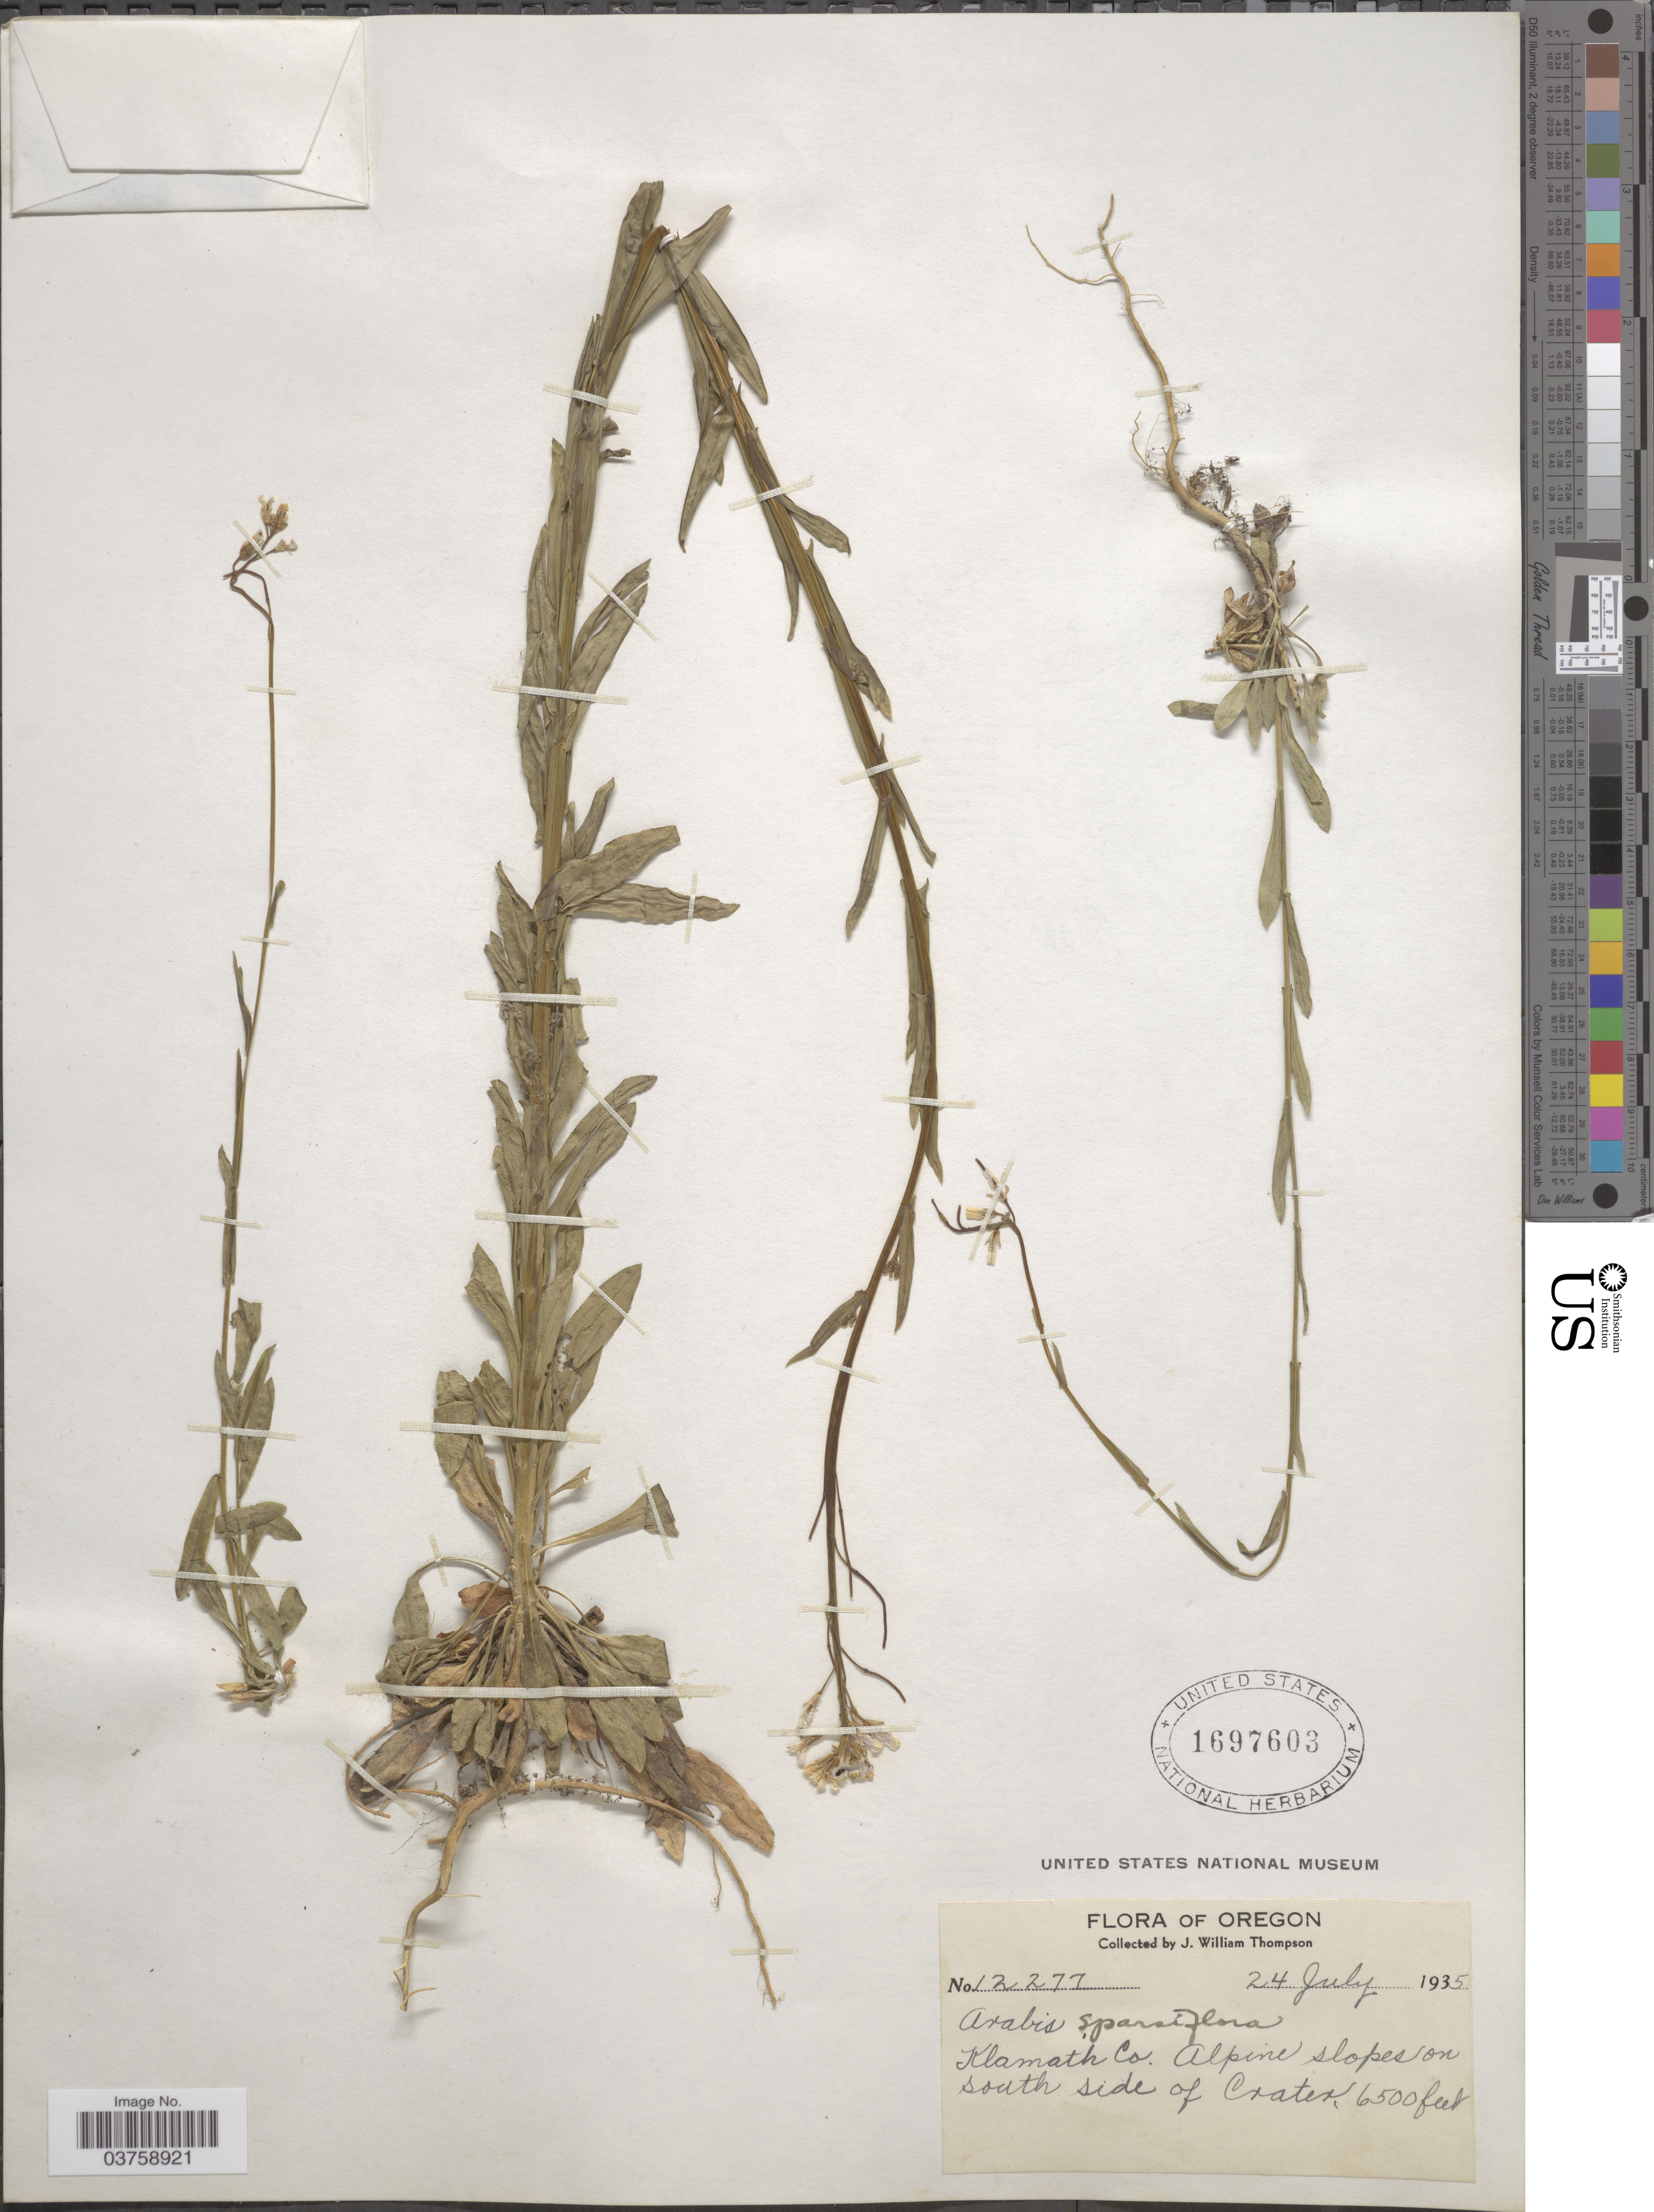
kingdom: Plantae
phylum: Tracheophyta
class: Magnoliopsida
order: Brassicales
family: Brassicaceae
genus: Arabis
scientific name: Arabis sparsiflora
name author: Nutt.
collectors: J. W. Thompson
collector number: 12277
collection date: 1935-07-24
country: United States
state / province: Oregon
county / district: Klamath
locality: Klamath Co. Alpine slopes on south side of Crater.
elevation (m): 1981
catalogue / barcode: US 1697603